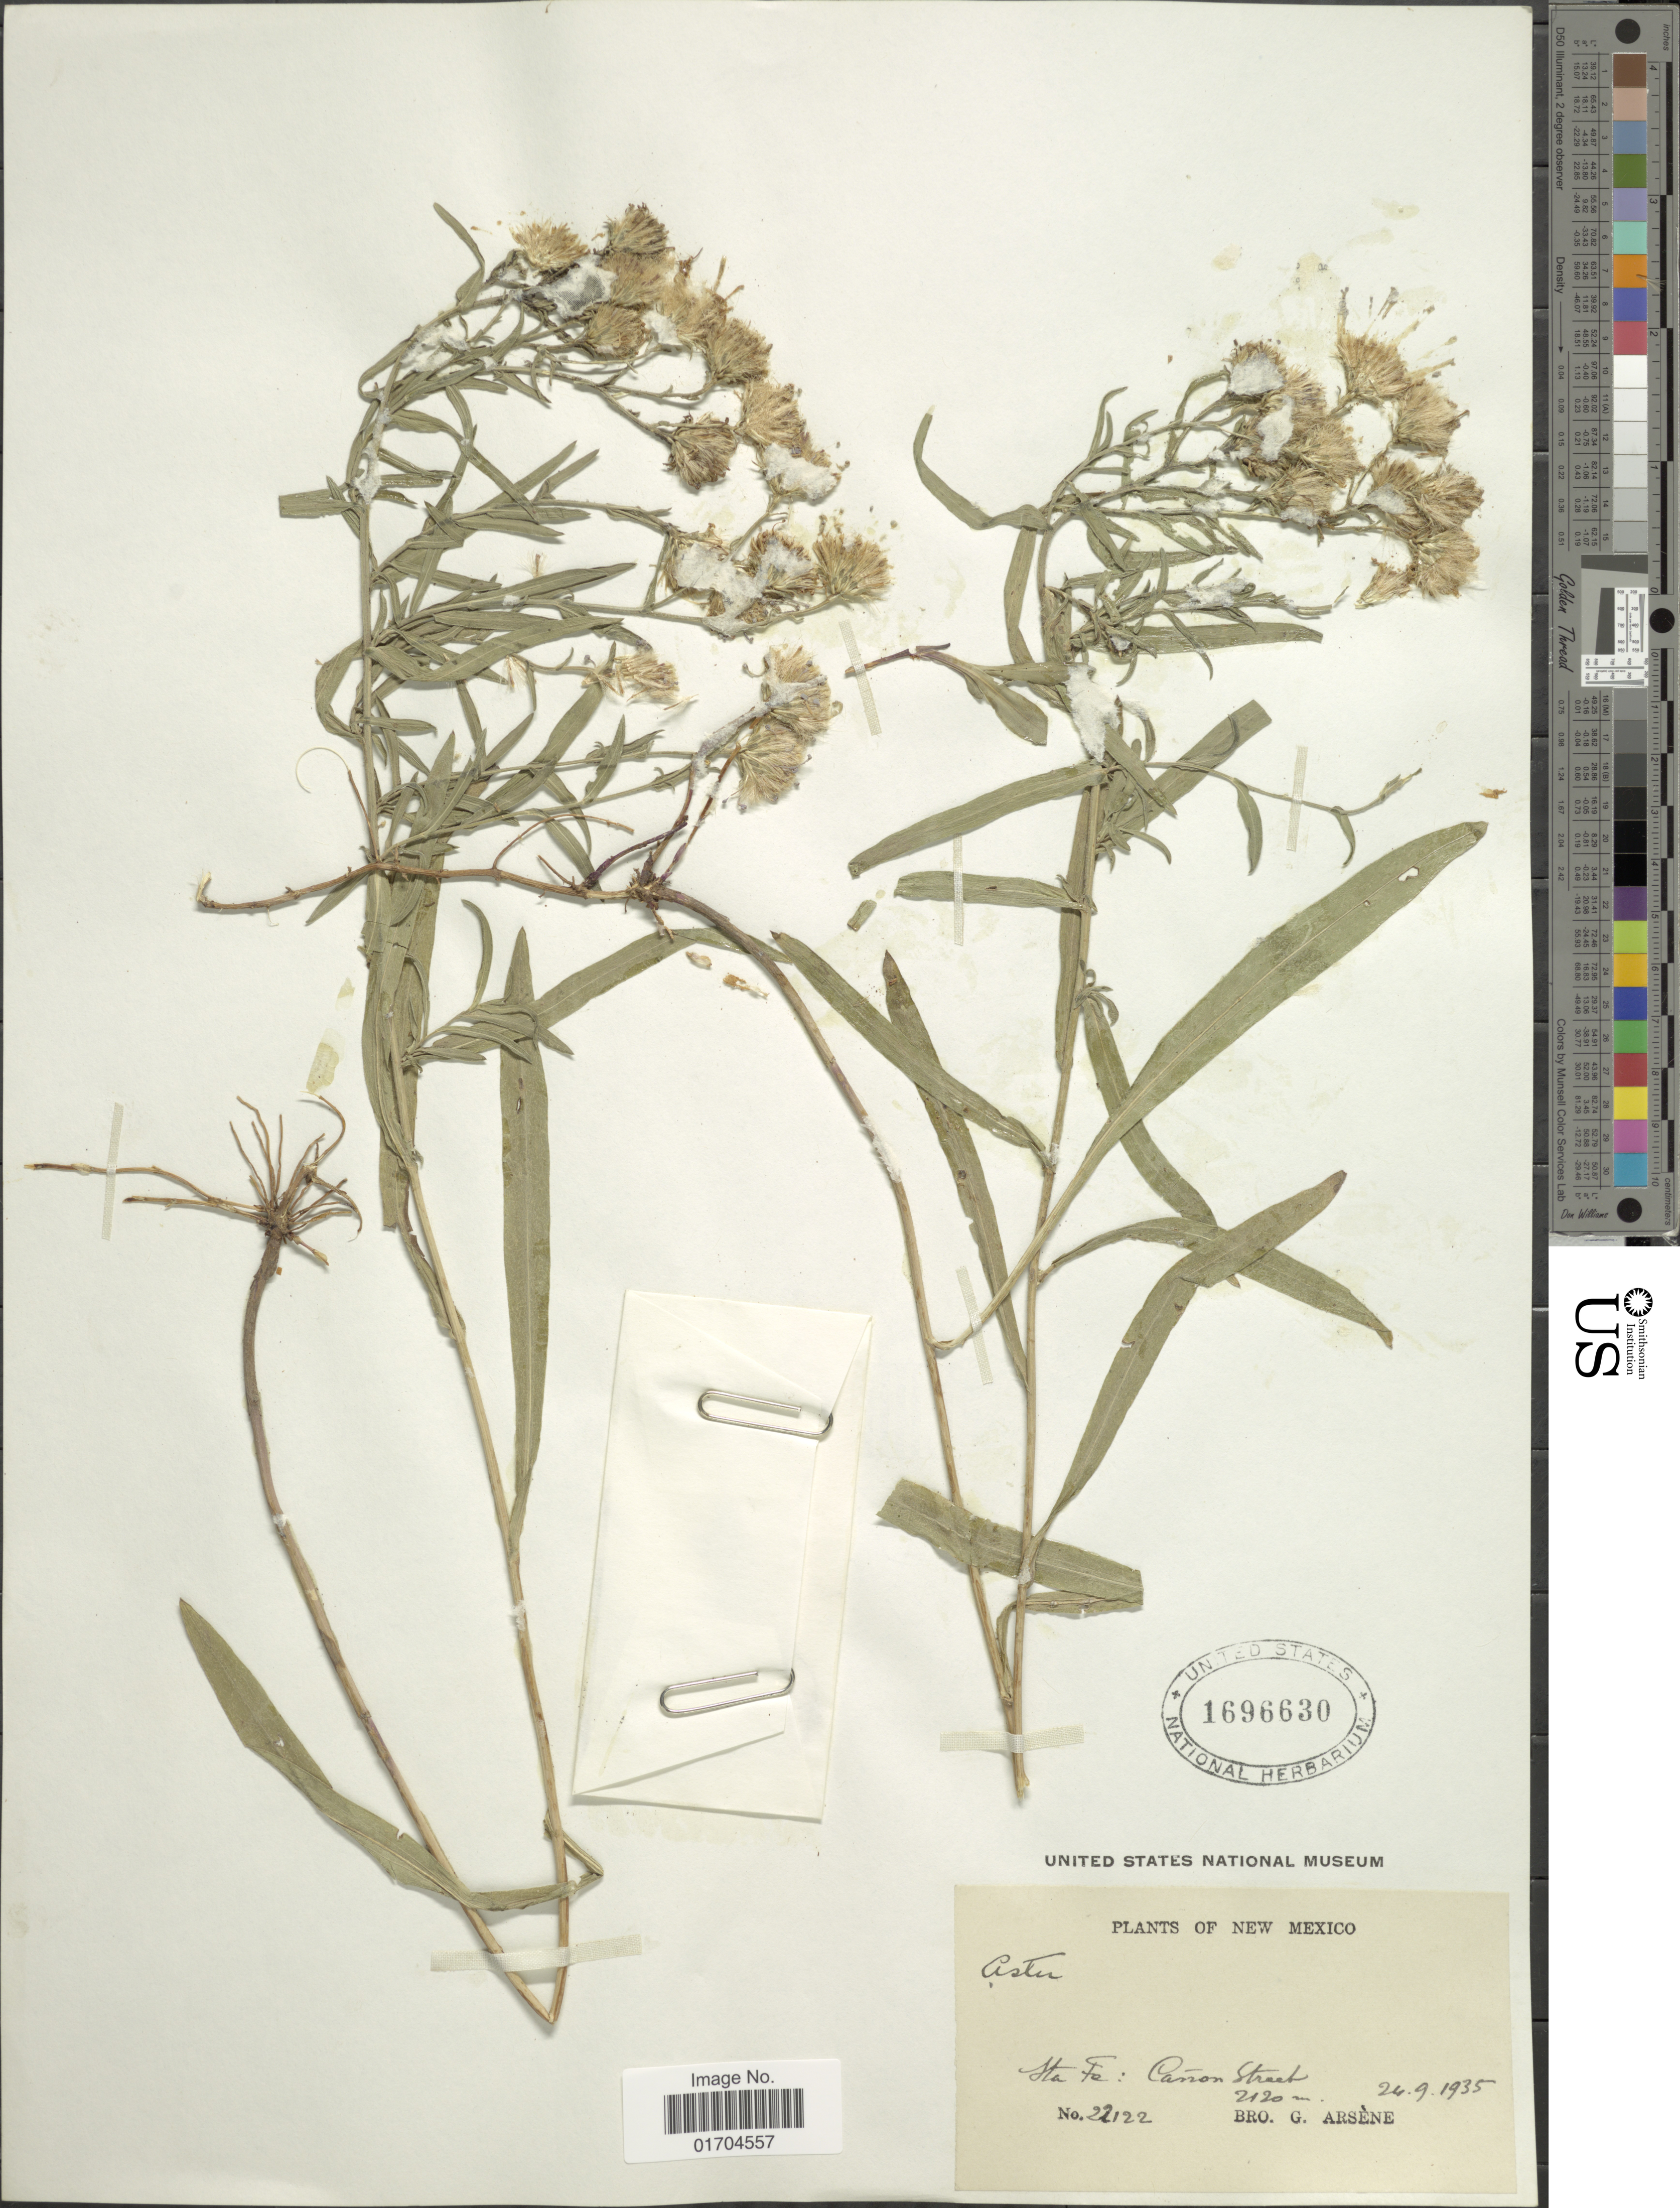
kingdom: Plantae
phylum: Tracheophyta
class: Magnoliopsida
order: Asterales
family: Asteraceae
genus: Symphyotrichum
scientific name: Symphyotrichum sp.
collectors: Bro. G. Arsène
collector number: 22122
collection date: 1935-09-24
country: United States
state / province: New Mexico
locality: Sta Fe: Canon Street.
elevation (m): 2120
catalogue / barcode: US 1696630